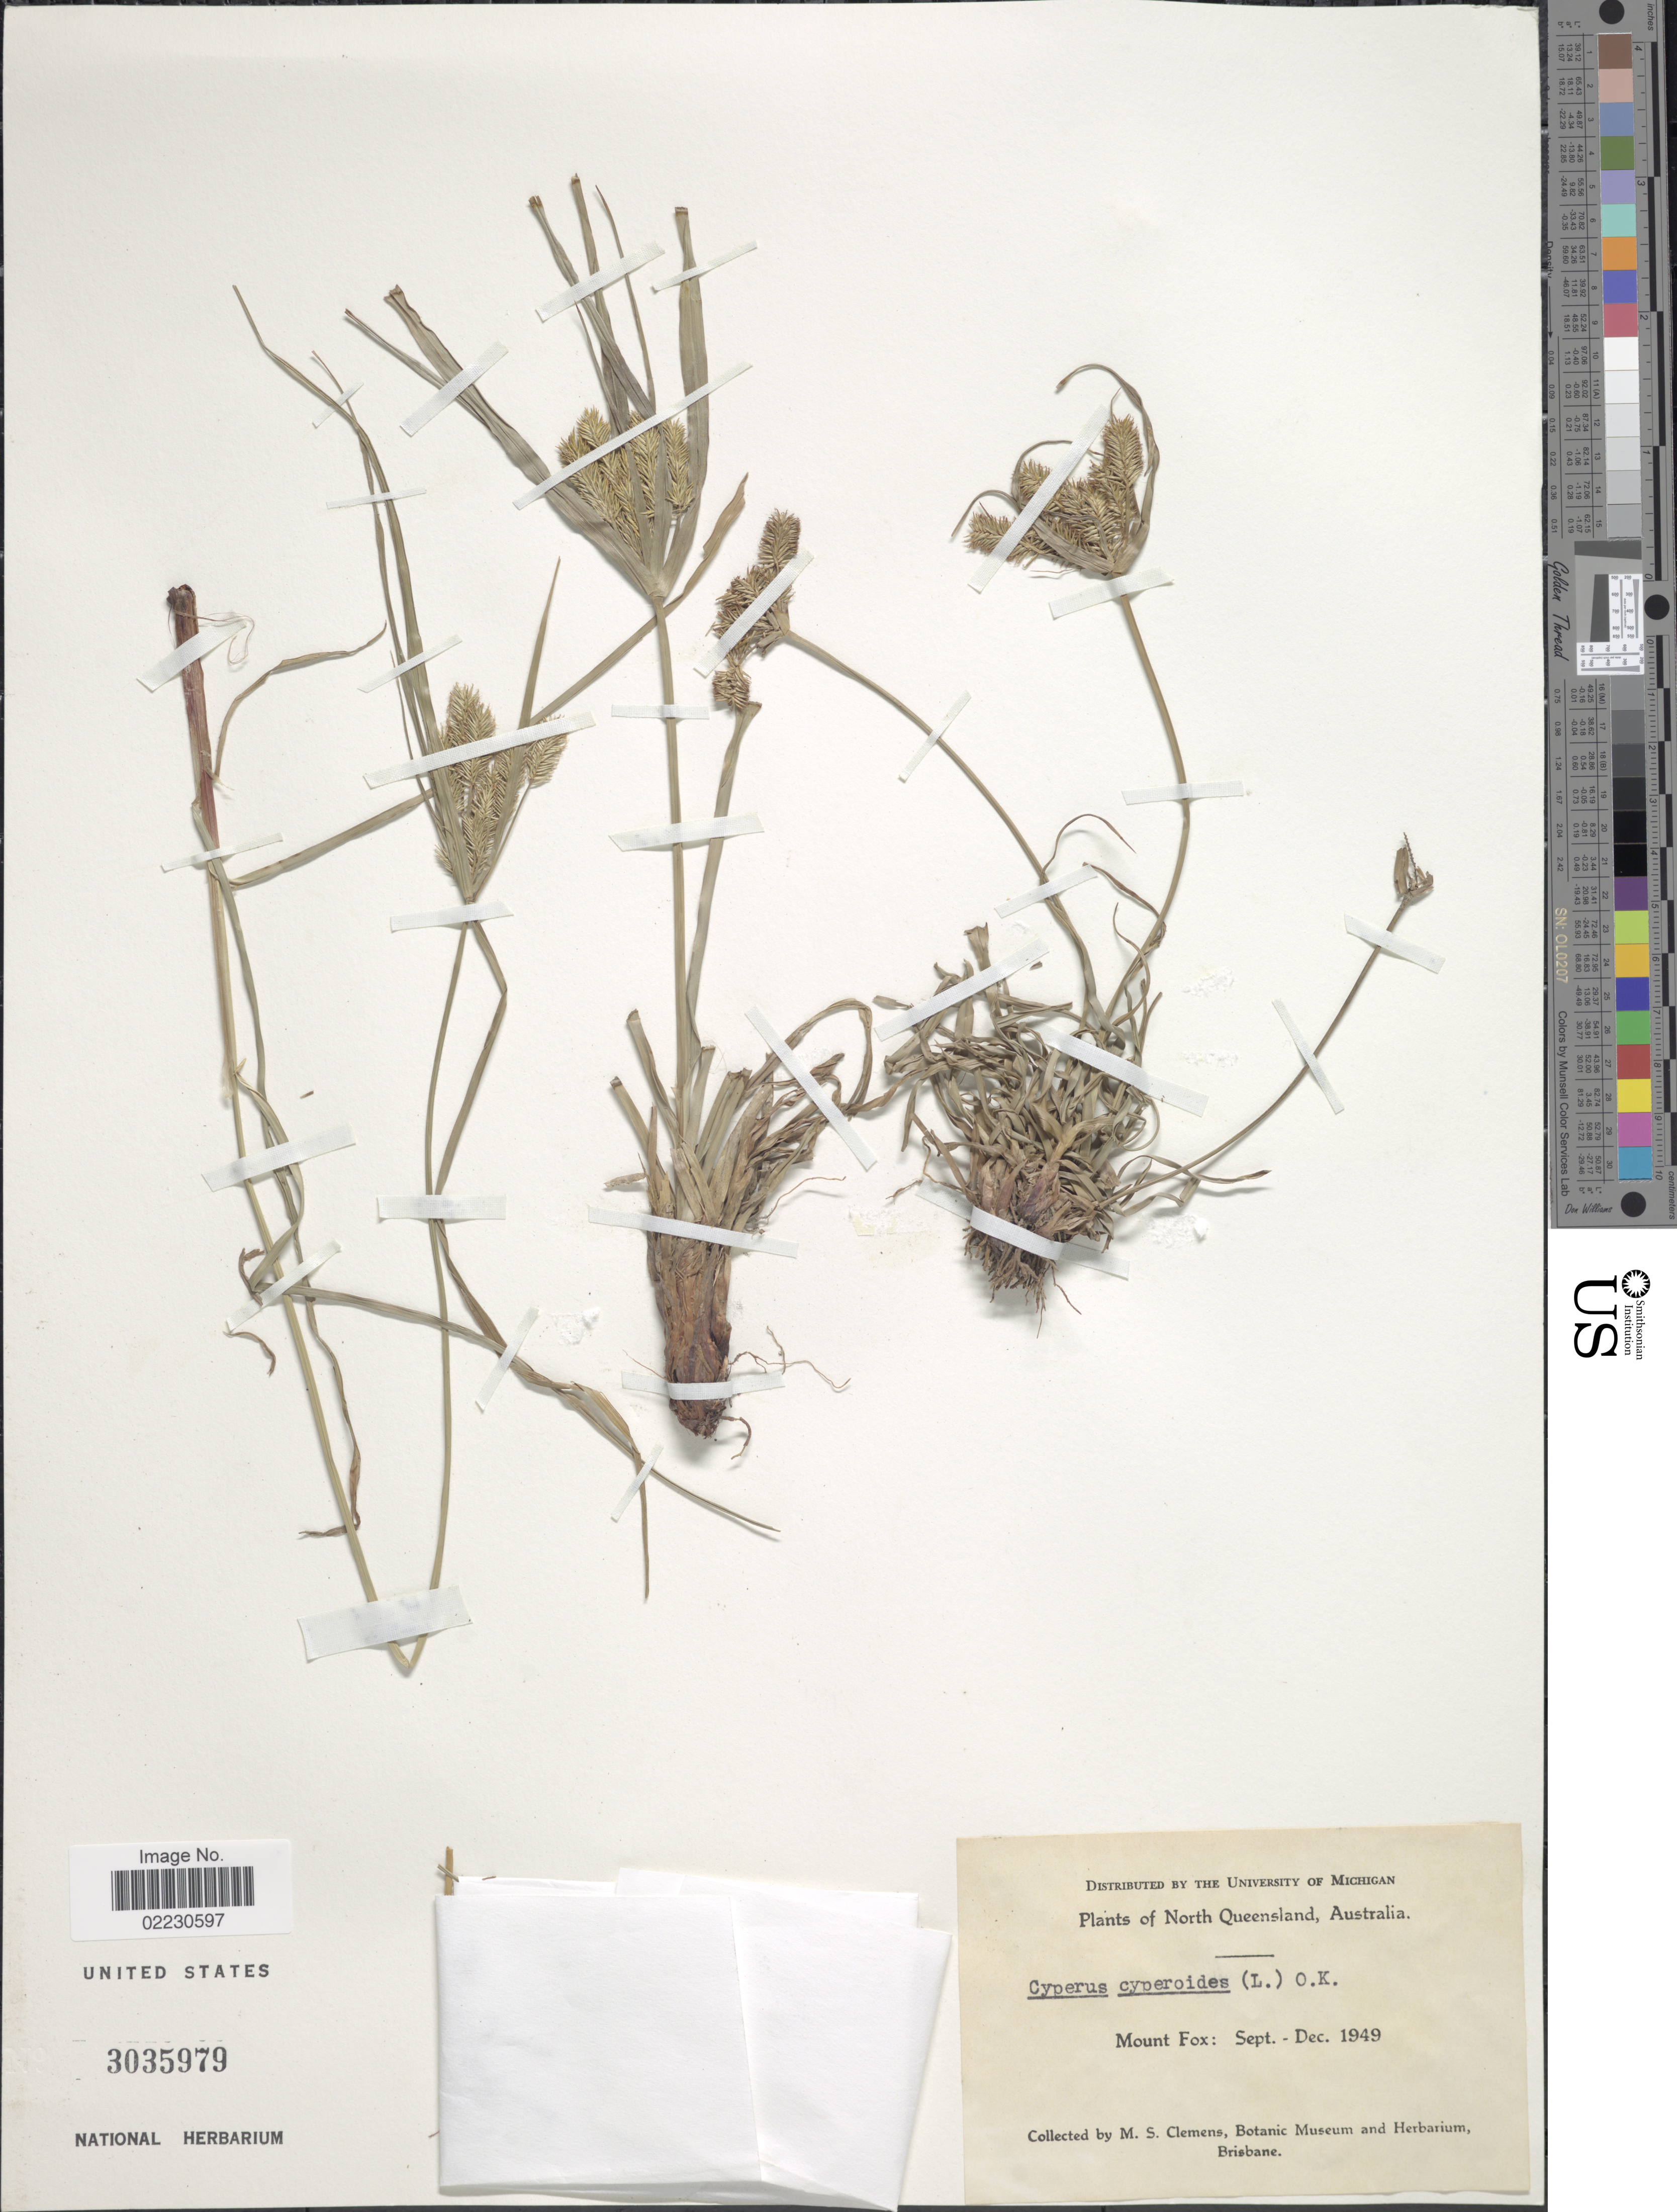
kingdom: Plantae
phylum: Tracheophyta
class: Liliopsida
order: Poales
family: Cyperaceae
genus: Cyperus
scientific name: Cyperus cyperoides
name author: (L.) Kuntze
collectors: M. S. Clemens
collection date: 1949-09/1949-12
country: Australia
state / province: Queensland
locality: North Queensland. Mount Fox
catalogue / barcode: US 3035979